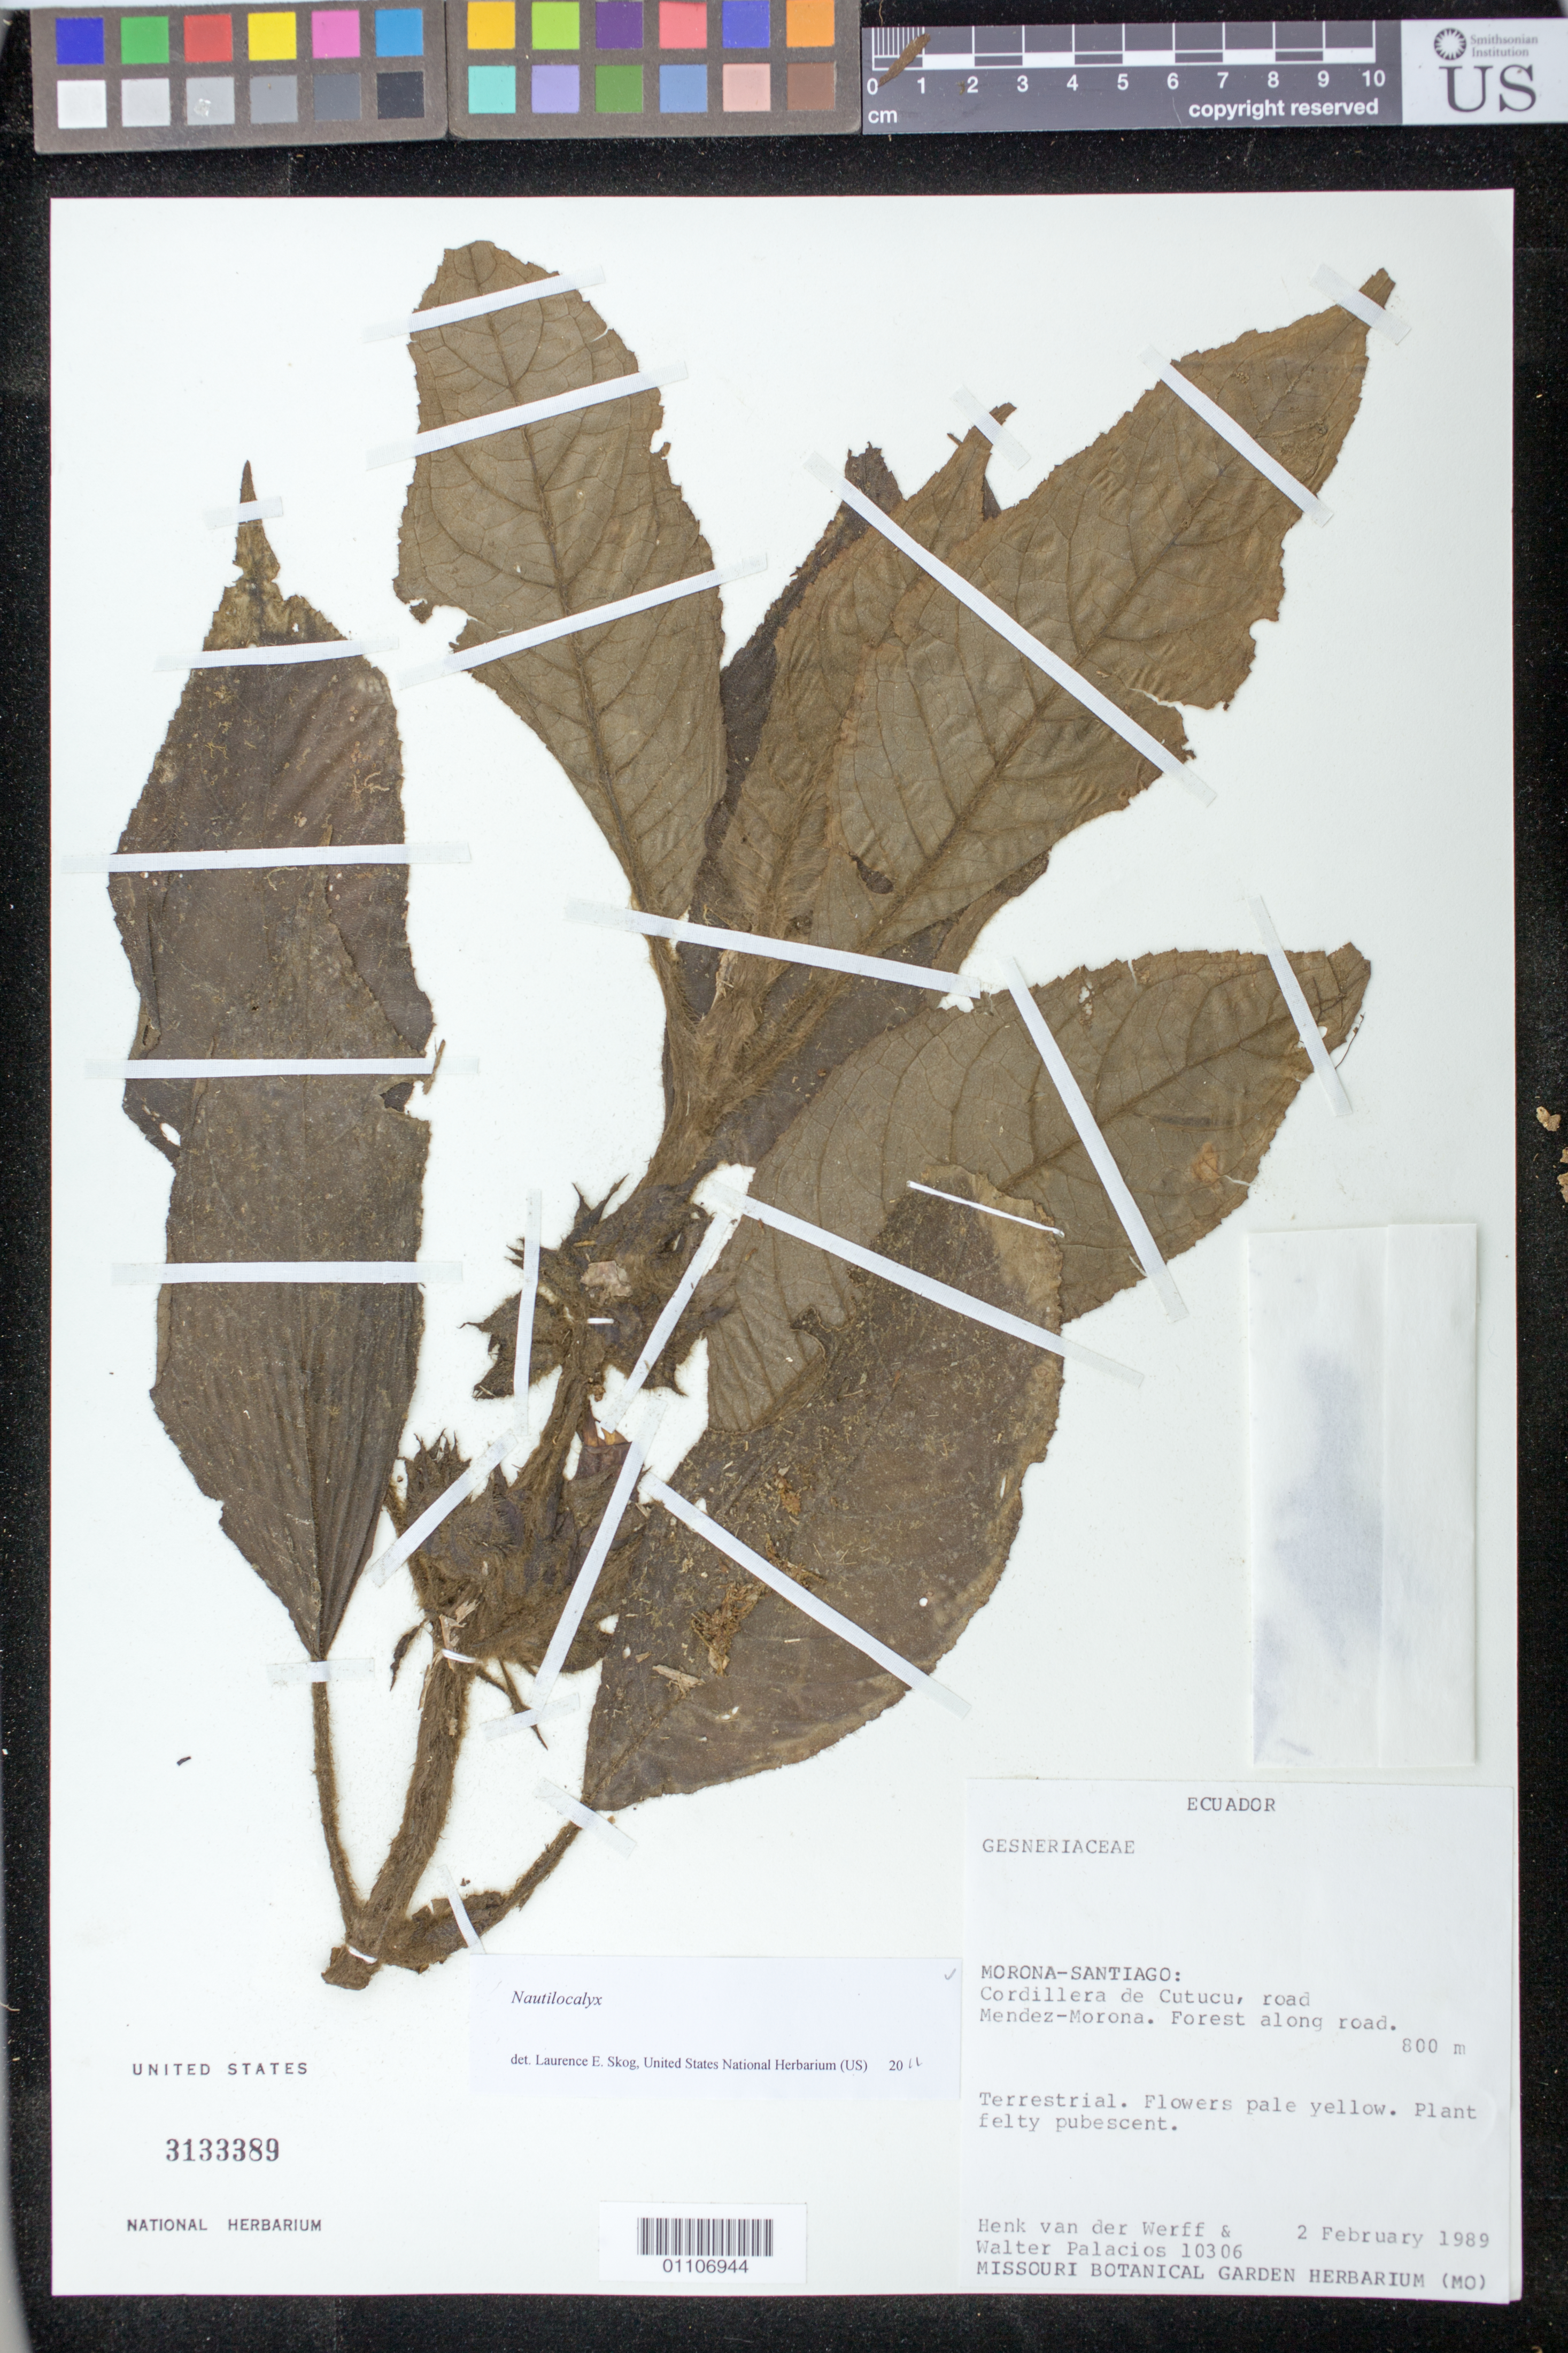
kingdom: Plantae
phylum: Tracheophyta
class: Magnoliopsida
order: Lamiales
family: Gesneriaceae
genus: Nautilocalyx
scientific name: Nautilocalyx sp.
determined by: Skog, Laurence E.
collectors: H. van der Werff & W. Palacios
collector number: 10306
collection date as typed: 02 Feb 1989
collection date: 1989-02-02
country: Ecuador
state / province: Morona-Santiago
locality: Cordillera de Cutucu, road Mendez-Morona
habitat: Forest along road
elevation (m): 800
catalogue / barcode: US 3133389